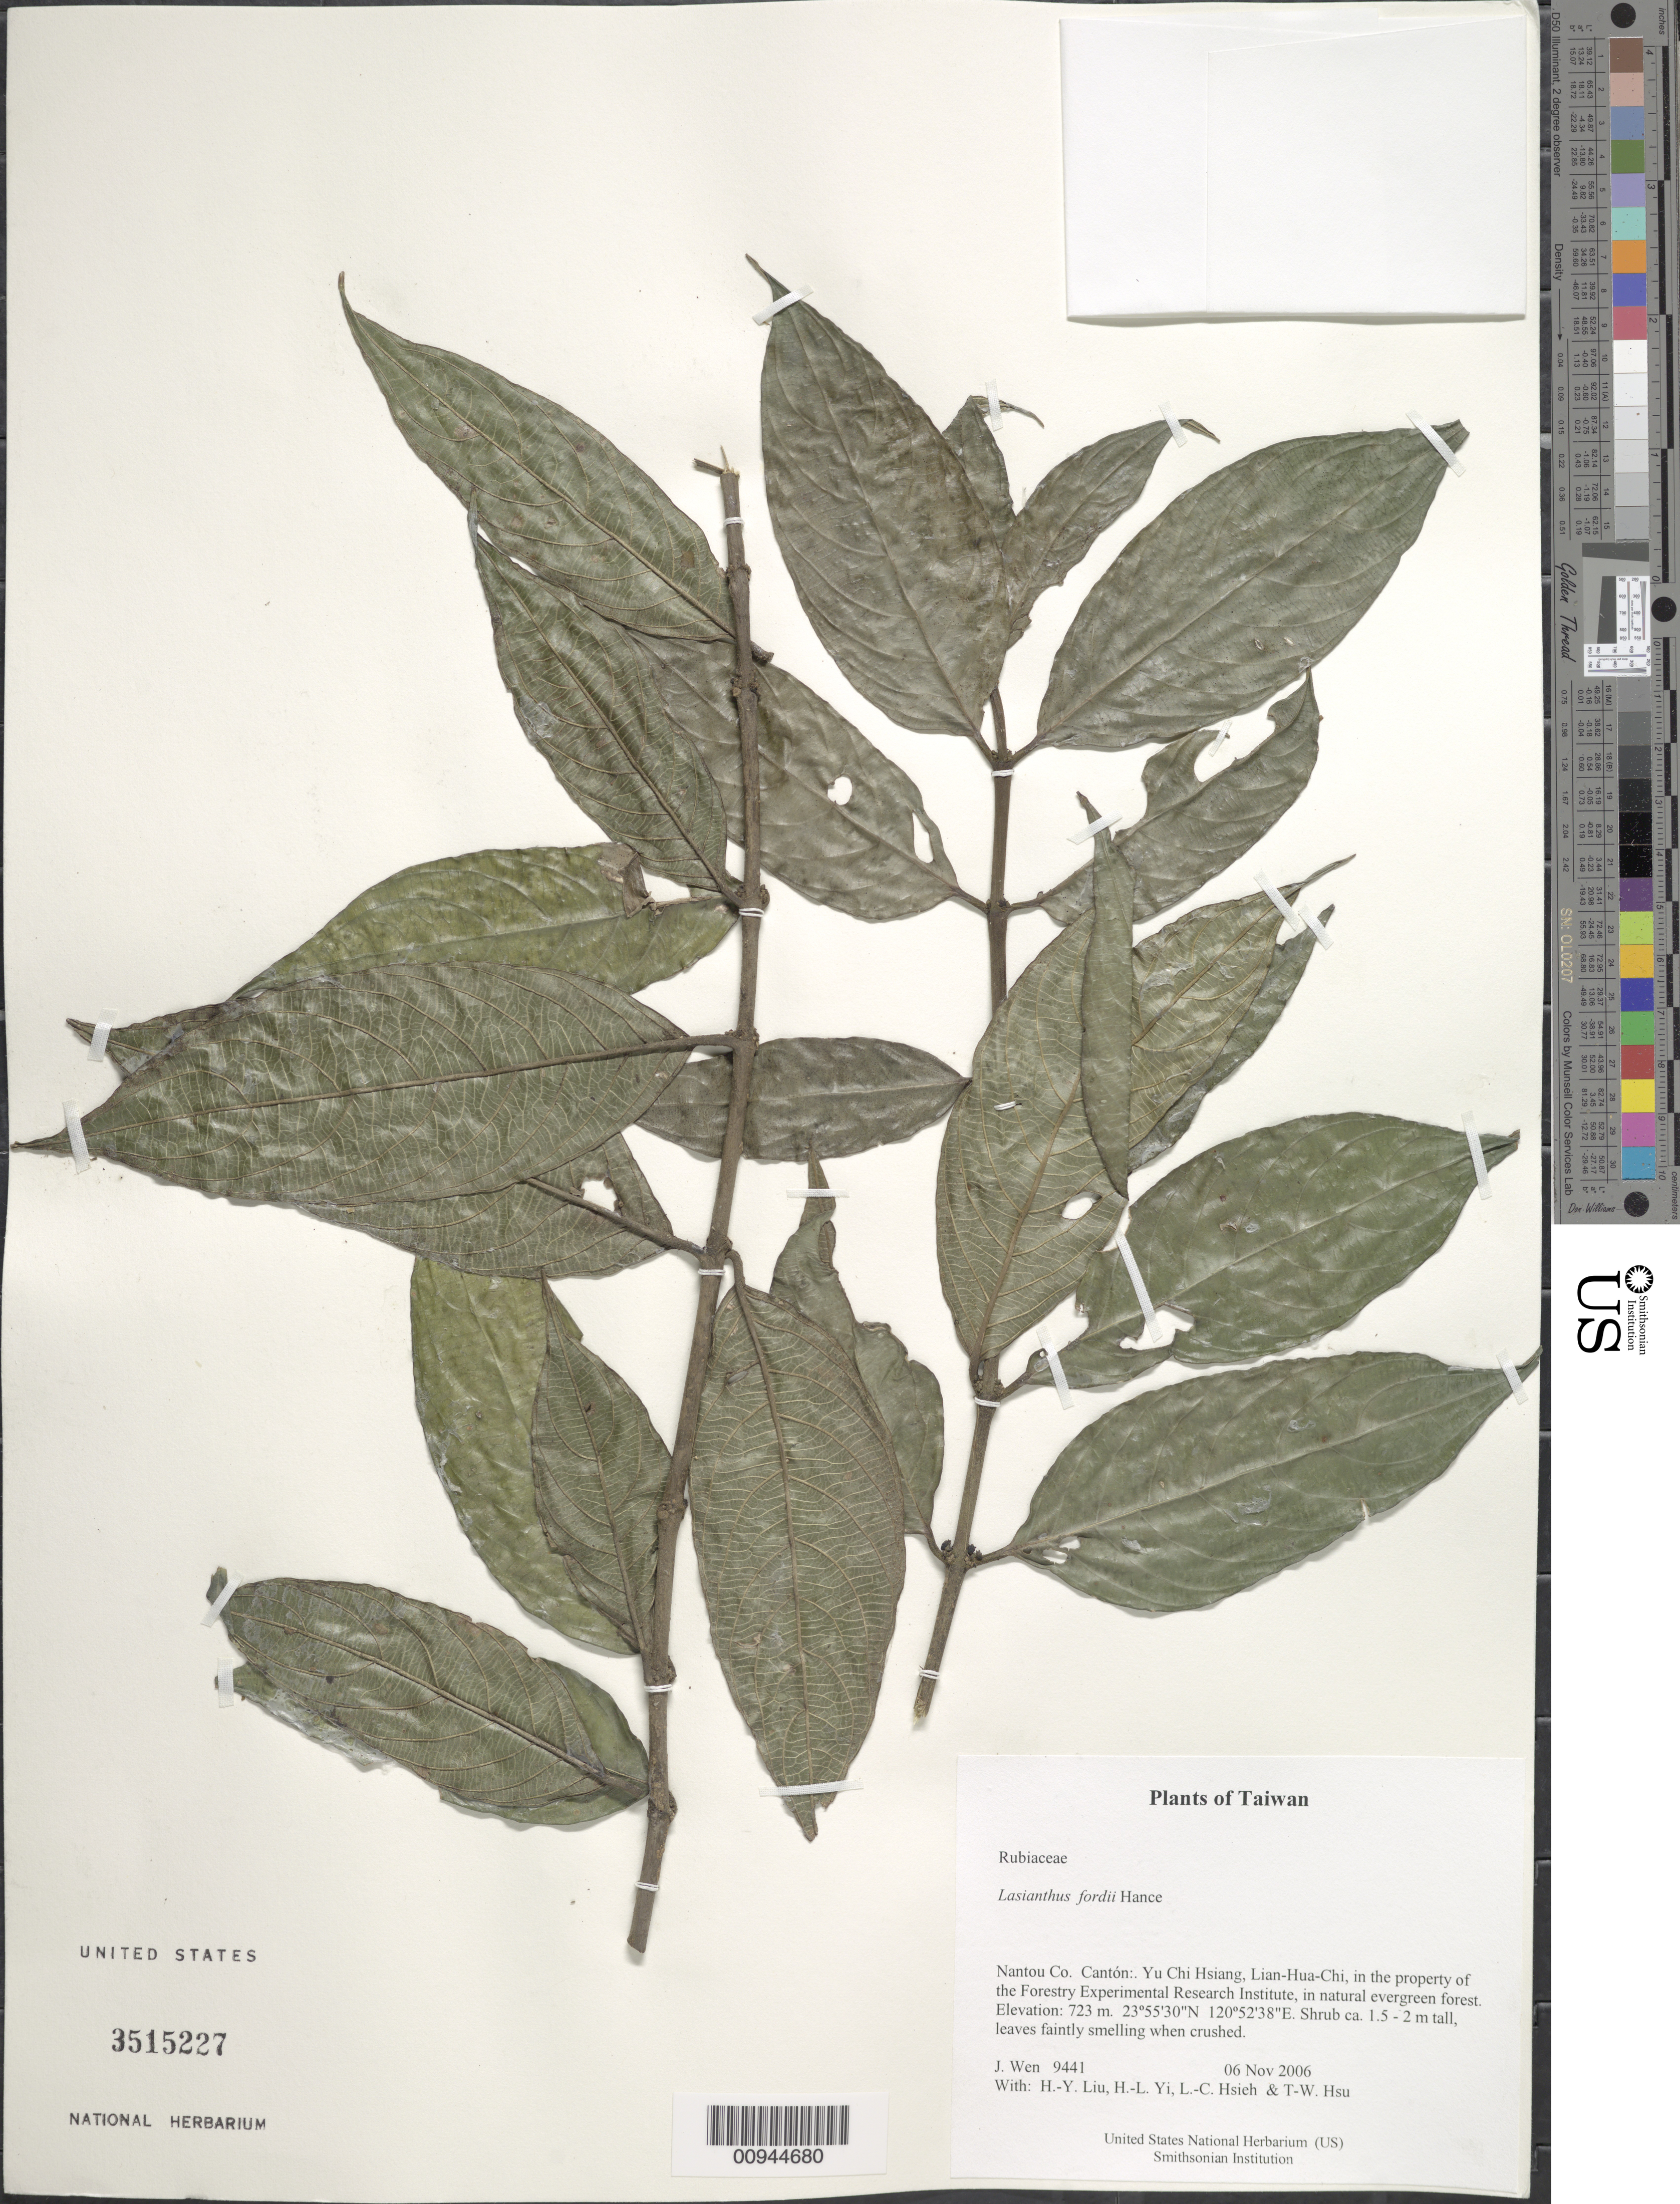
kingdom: Plantae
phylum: Tracheophyta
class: Magnoliopsida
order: Gentianales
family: Rubiaceae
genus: Lasianthus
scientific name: Lasianthus fordii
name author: Hance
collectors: J. Wen, H. Liu, H. l. Yi, L. Hsieh & T. Hsu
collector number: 9441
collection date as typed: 06 Nov 2006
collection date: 2006-11-06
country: Taiwan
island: Taiwan [Formosa]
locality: Yu Chi Hsiang, Lian-Hua-Chi, in the property of the Forestry Experimental Research Institute, in natural evergreen forest.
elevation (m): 723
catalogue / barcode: US 3515227